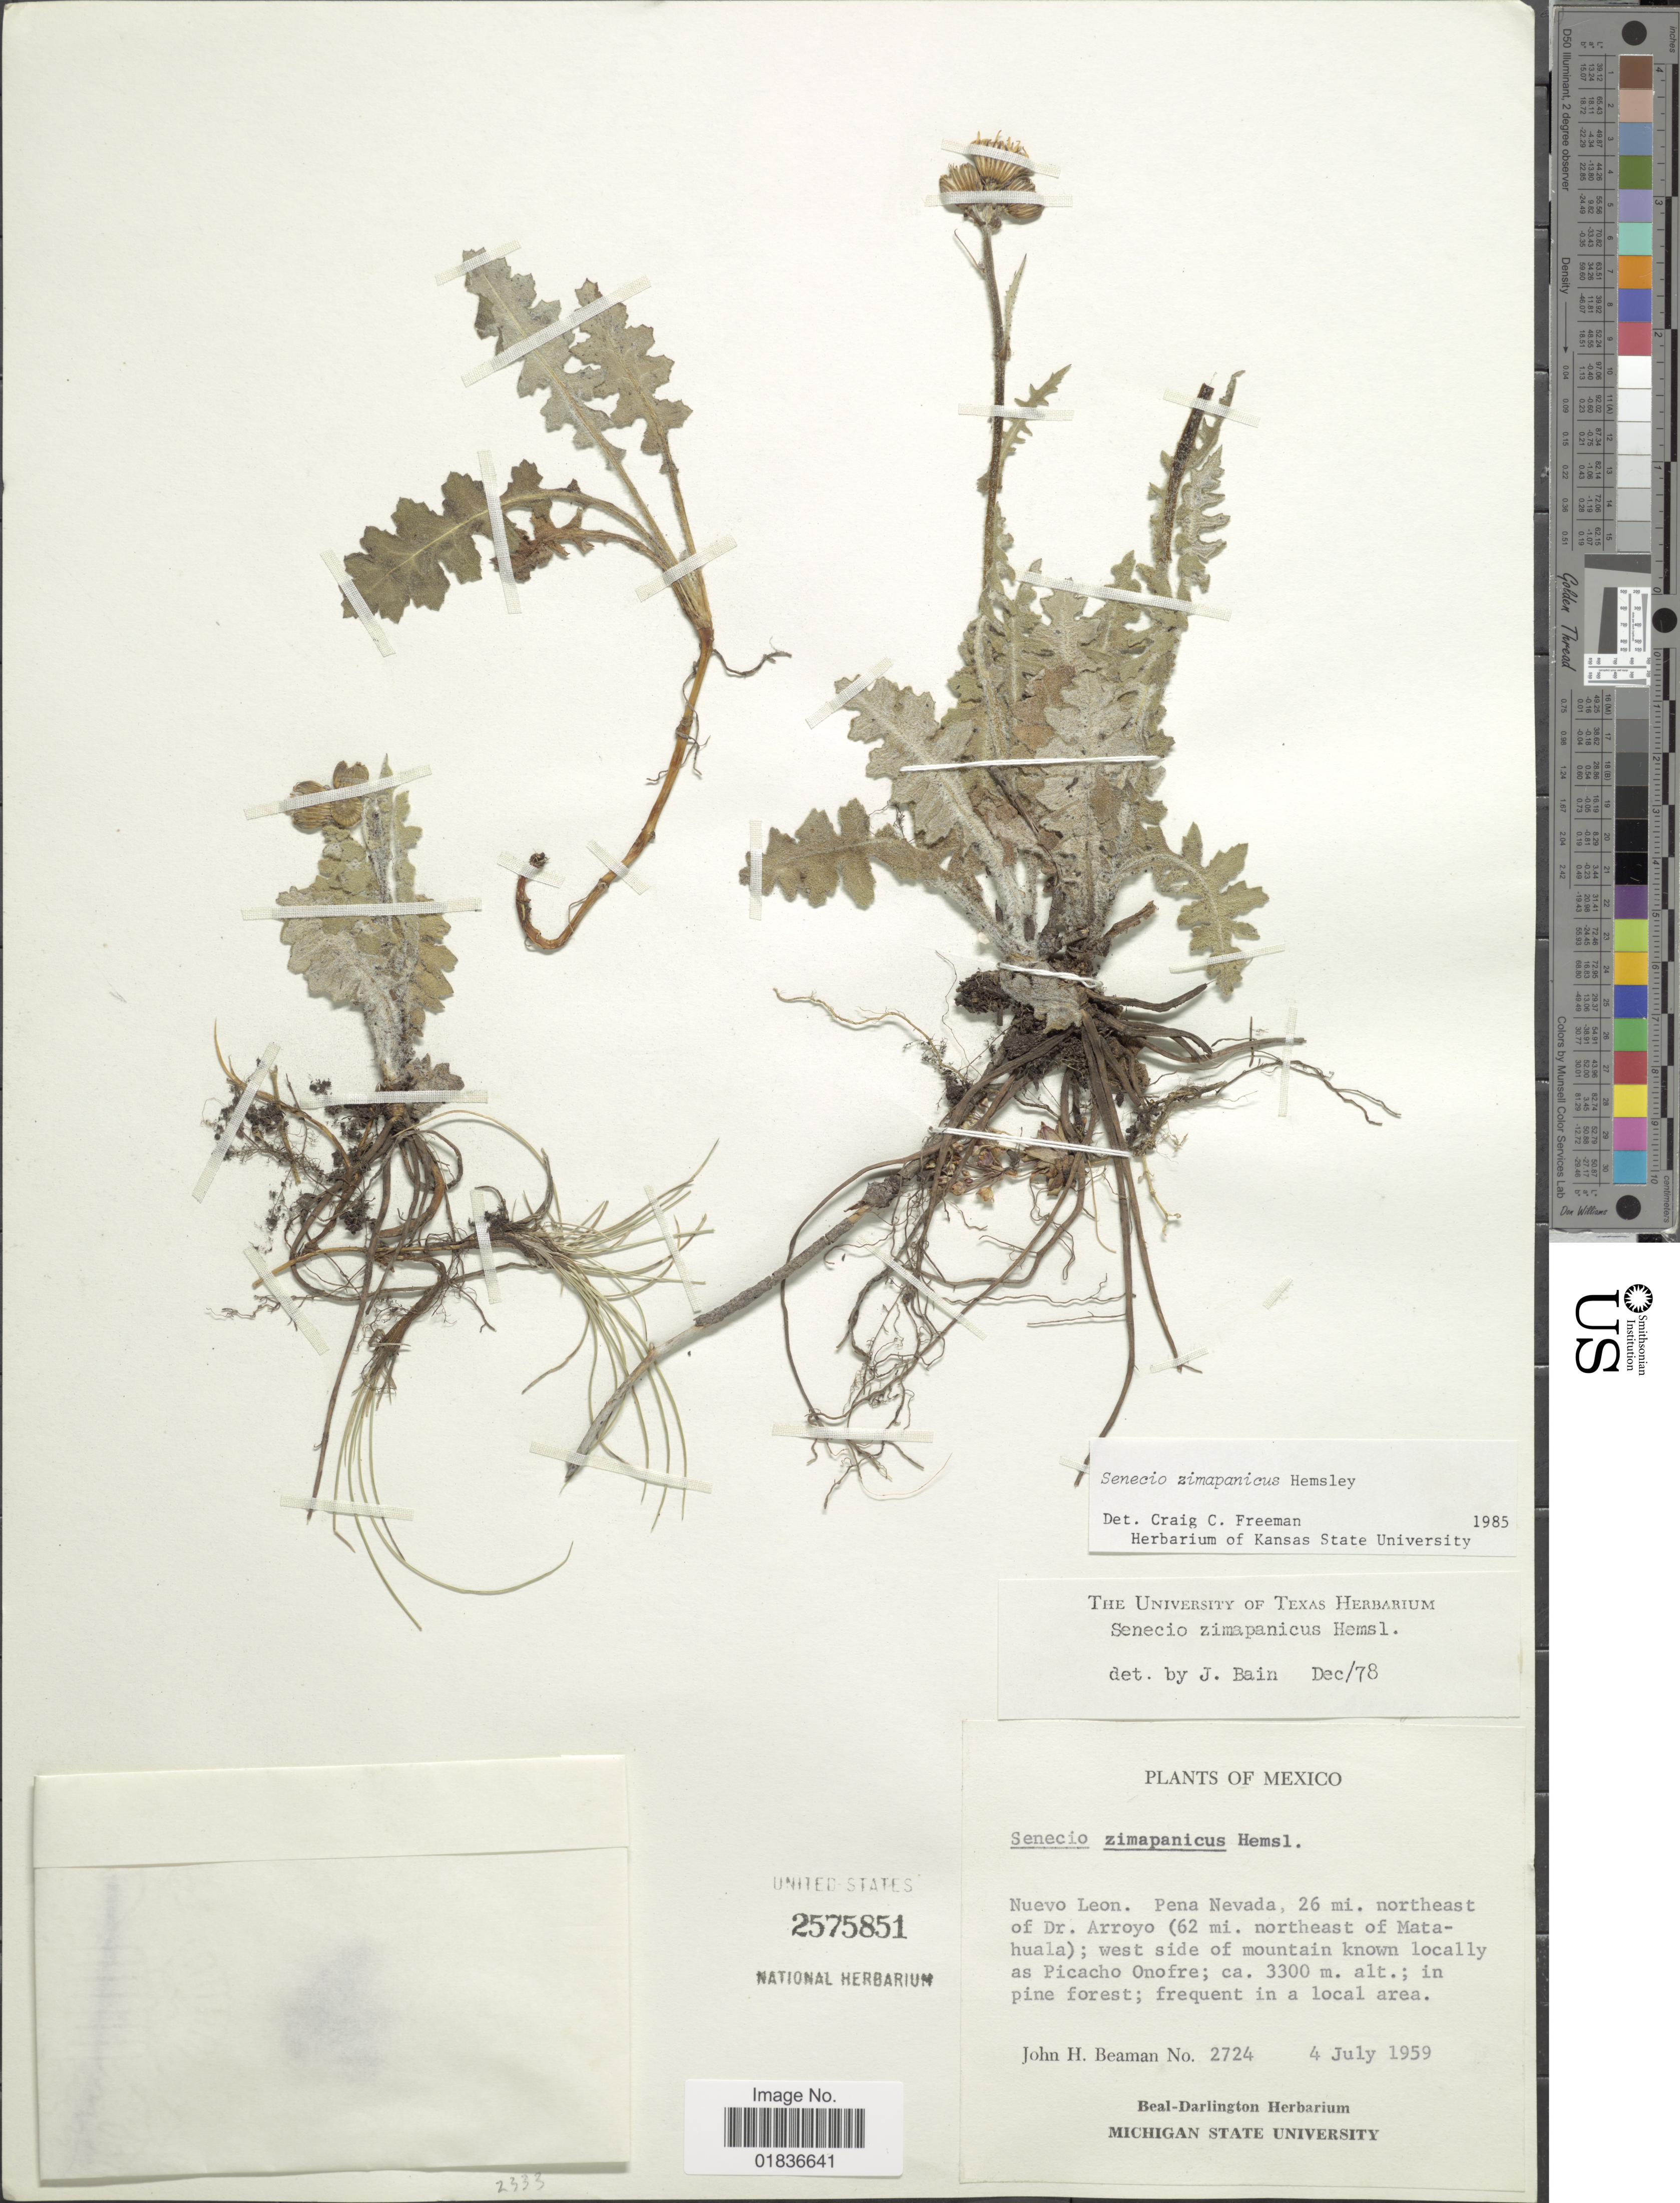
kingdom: Plantae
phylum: Tracheophyta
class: Magnoliopsida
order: Asterales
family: Asteraceae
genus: Senecio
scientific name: Senecio zimapanicus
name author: Hemsl.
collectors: J. H. Beaman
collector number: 2724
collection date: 1959-07-04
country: Mexico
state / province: Nuevo León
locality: Nuevo León. Pena Nevada, 26 mi. northeast of Dr. Arroyo (62 mi. northeast of Matahuala); west side of mountain known locally as Picacho Onofre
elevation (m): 3300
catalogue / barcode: US 2575851